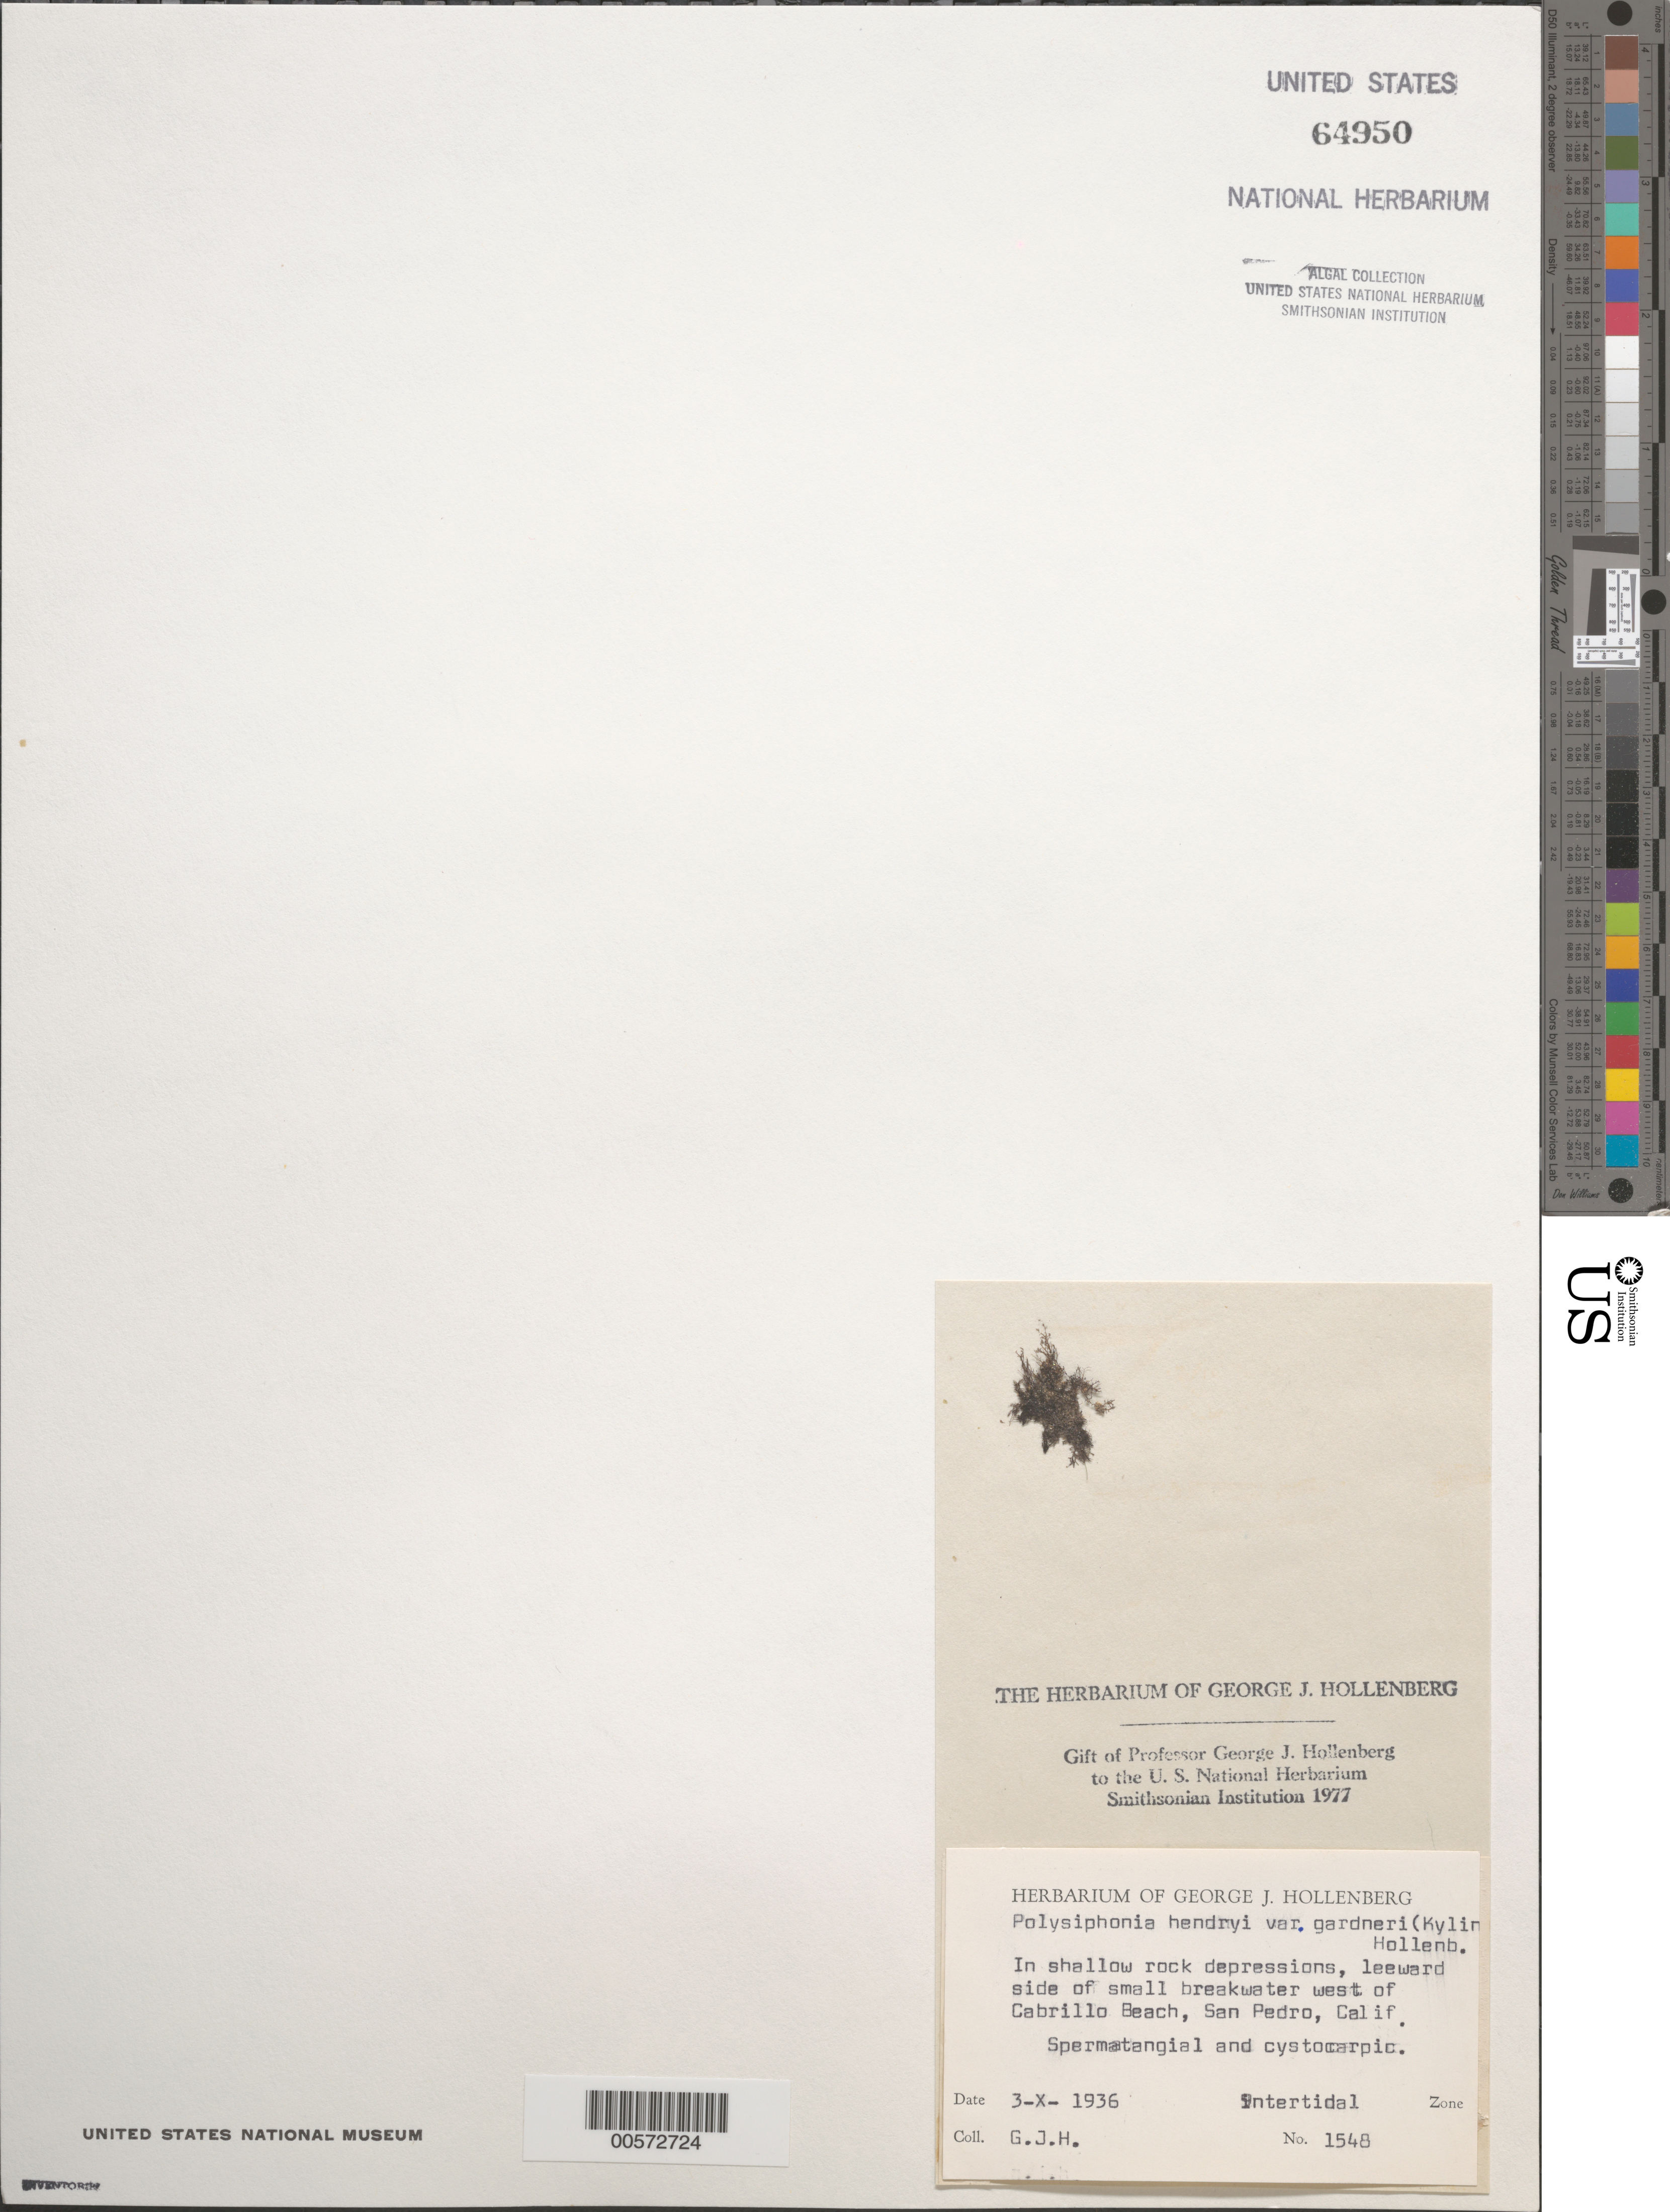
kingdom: Plantae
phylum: Rhodophyta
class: Florideophyceae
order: Ceramiales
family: Rhodomelaceae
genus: Vertebrata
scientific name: Vertebrata hendryi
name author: (N.L. Gardner) Savoie & G.W. Saunders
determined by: Algae name updating Project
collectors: G. Hollenberg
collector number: GJH 1548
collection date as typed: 03 Oct 1936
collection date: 1936-10-03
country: United States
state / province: California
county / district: Los Angeles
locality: San Pedro, breakwater west of Cabrillo Beach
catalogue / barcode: US 64950